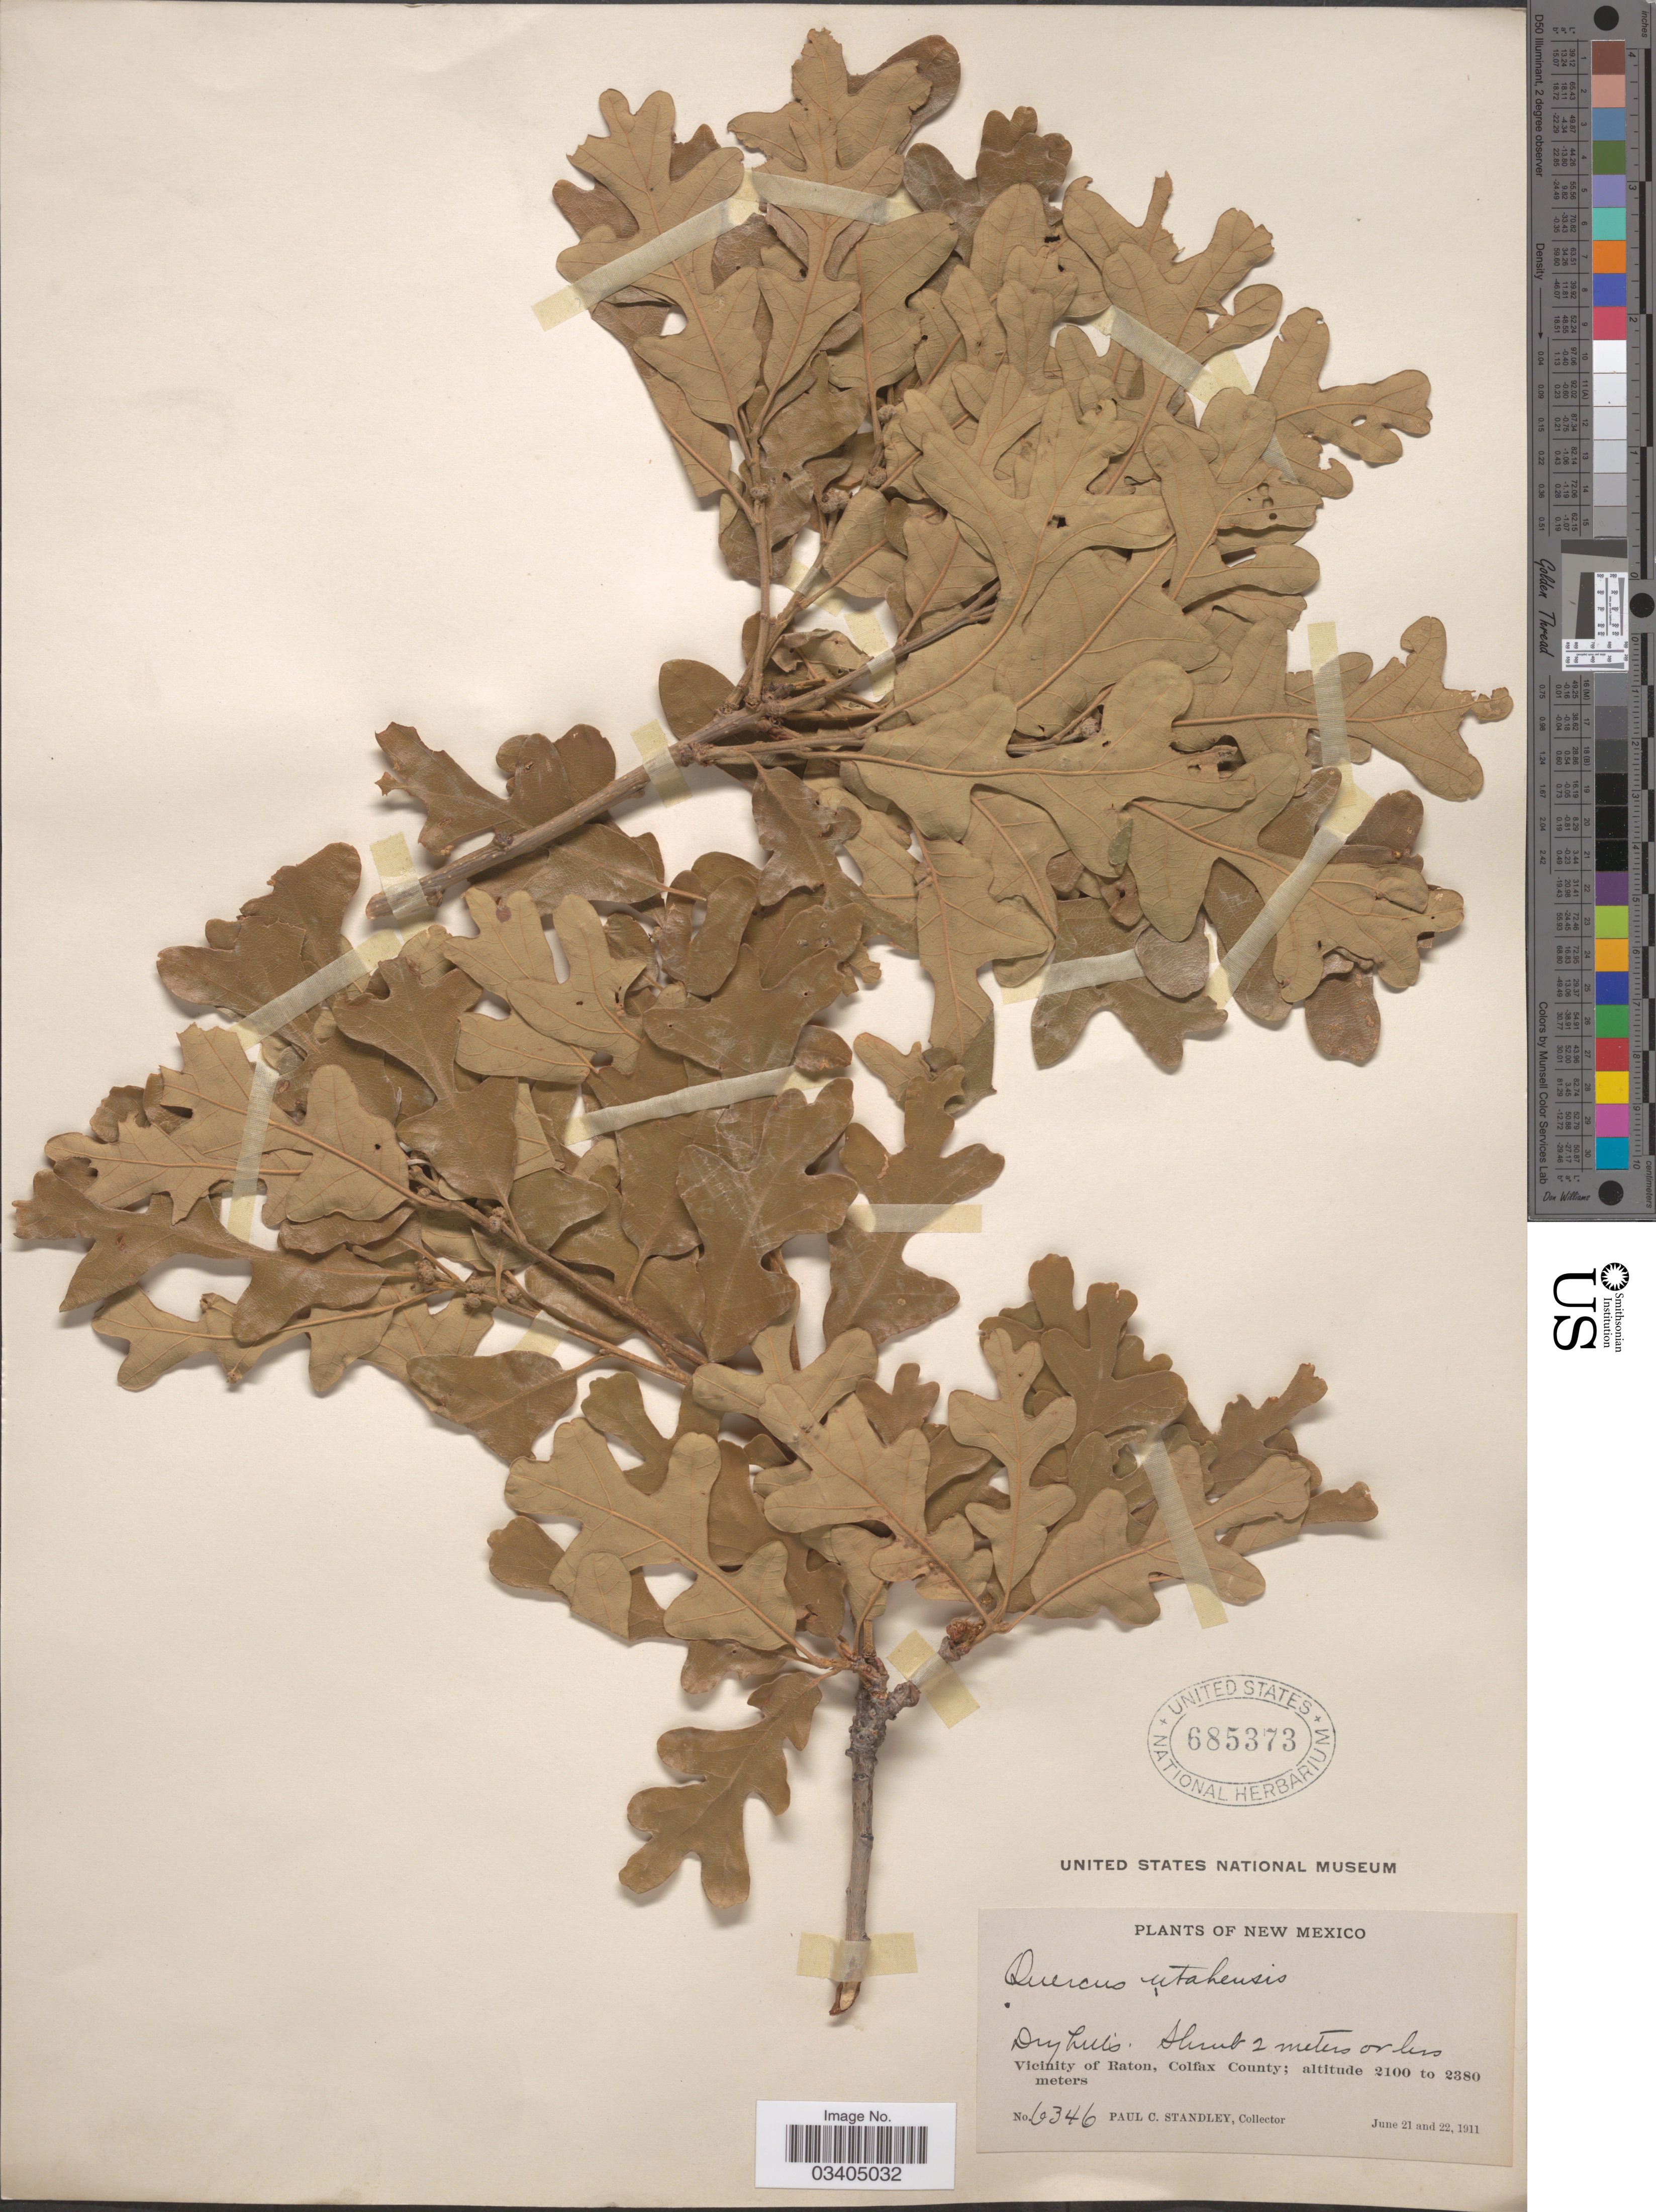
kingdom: Plantae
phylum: Tracheophyta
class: Magnoliopsida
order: Fagales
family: Fagaceae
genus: Quercus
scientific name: Quercus gambelii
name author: Nutt.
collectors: P. C. Standley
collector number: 6346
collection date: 1911-06-21/1911-06-22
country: United States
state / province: New Mexico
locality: Vicinity of Raton, Colfax County.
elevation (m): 2100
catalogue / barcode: US 685373